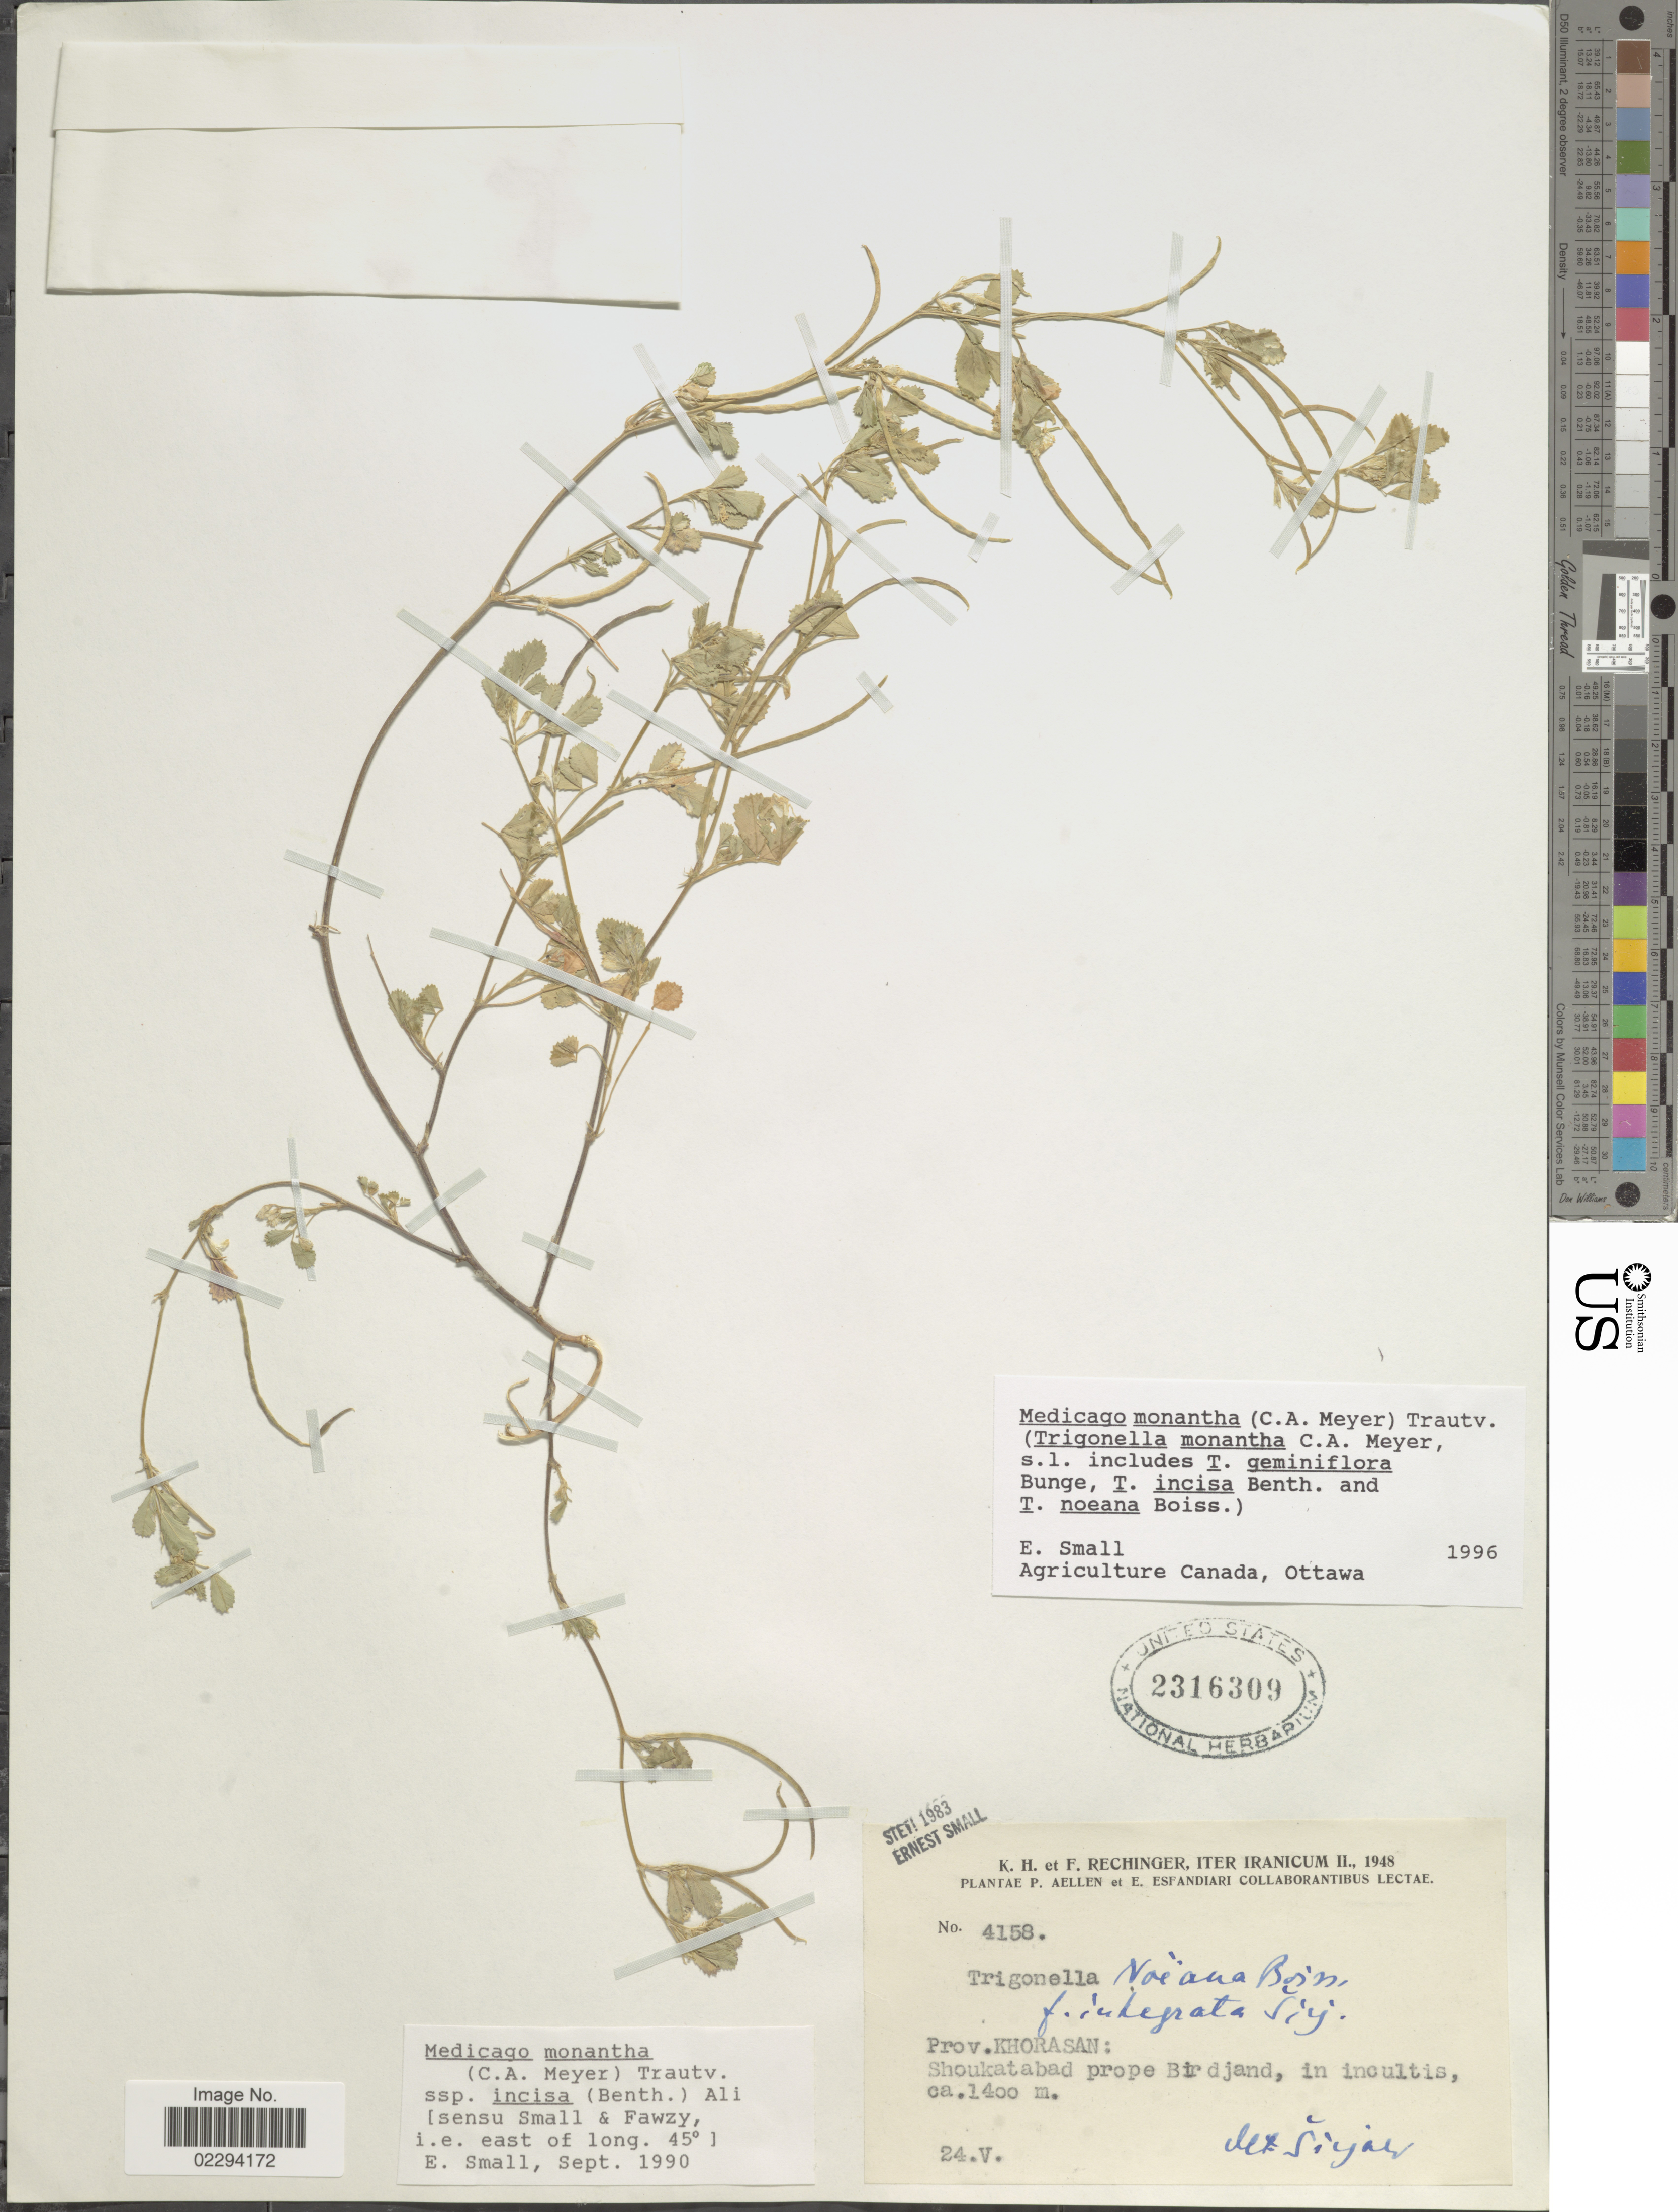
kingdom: Plantae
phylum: Tracheophyta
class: Magnoliopsida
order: Fabales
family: Fabaceae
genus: Medicago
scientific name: Medicago monantha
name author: (C.A. Mey.) Trautv.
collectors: K. H. Rechinger & F. Rechinger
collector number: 4158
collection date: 1948-05-24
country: Iran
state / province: Khorasan [obsolete]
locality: Iter Iranicum. Prov. Khorasan: Shoukatabad prope Birdjand, in incultis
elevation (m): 1400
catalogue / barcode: US 2316309